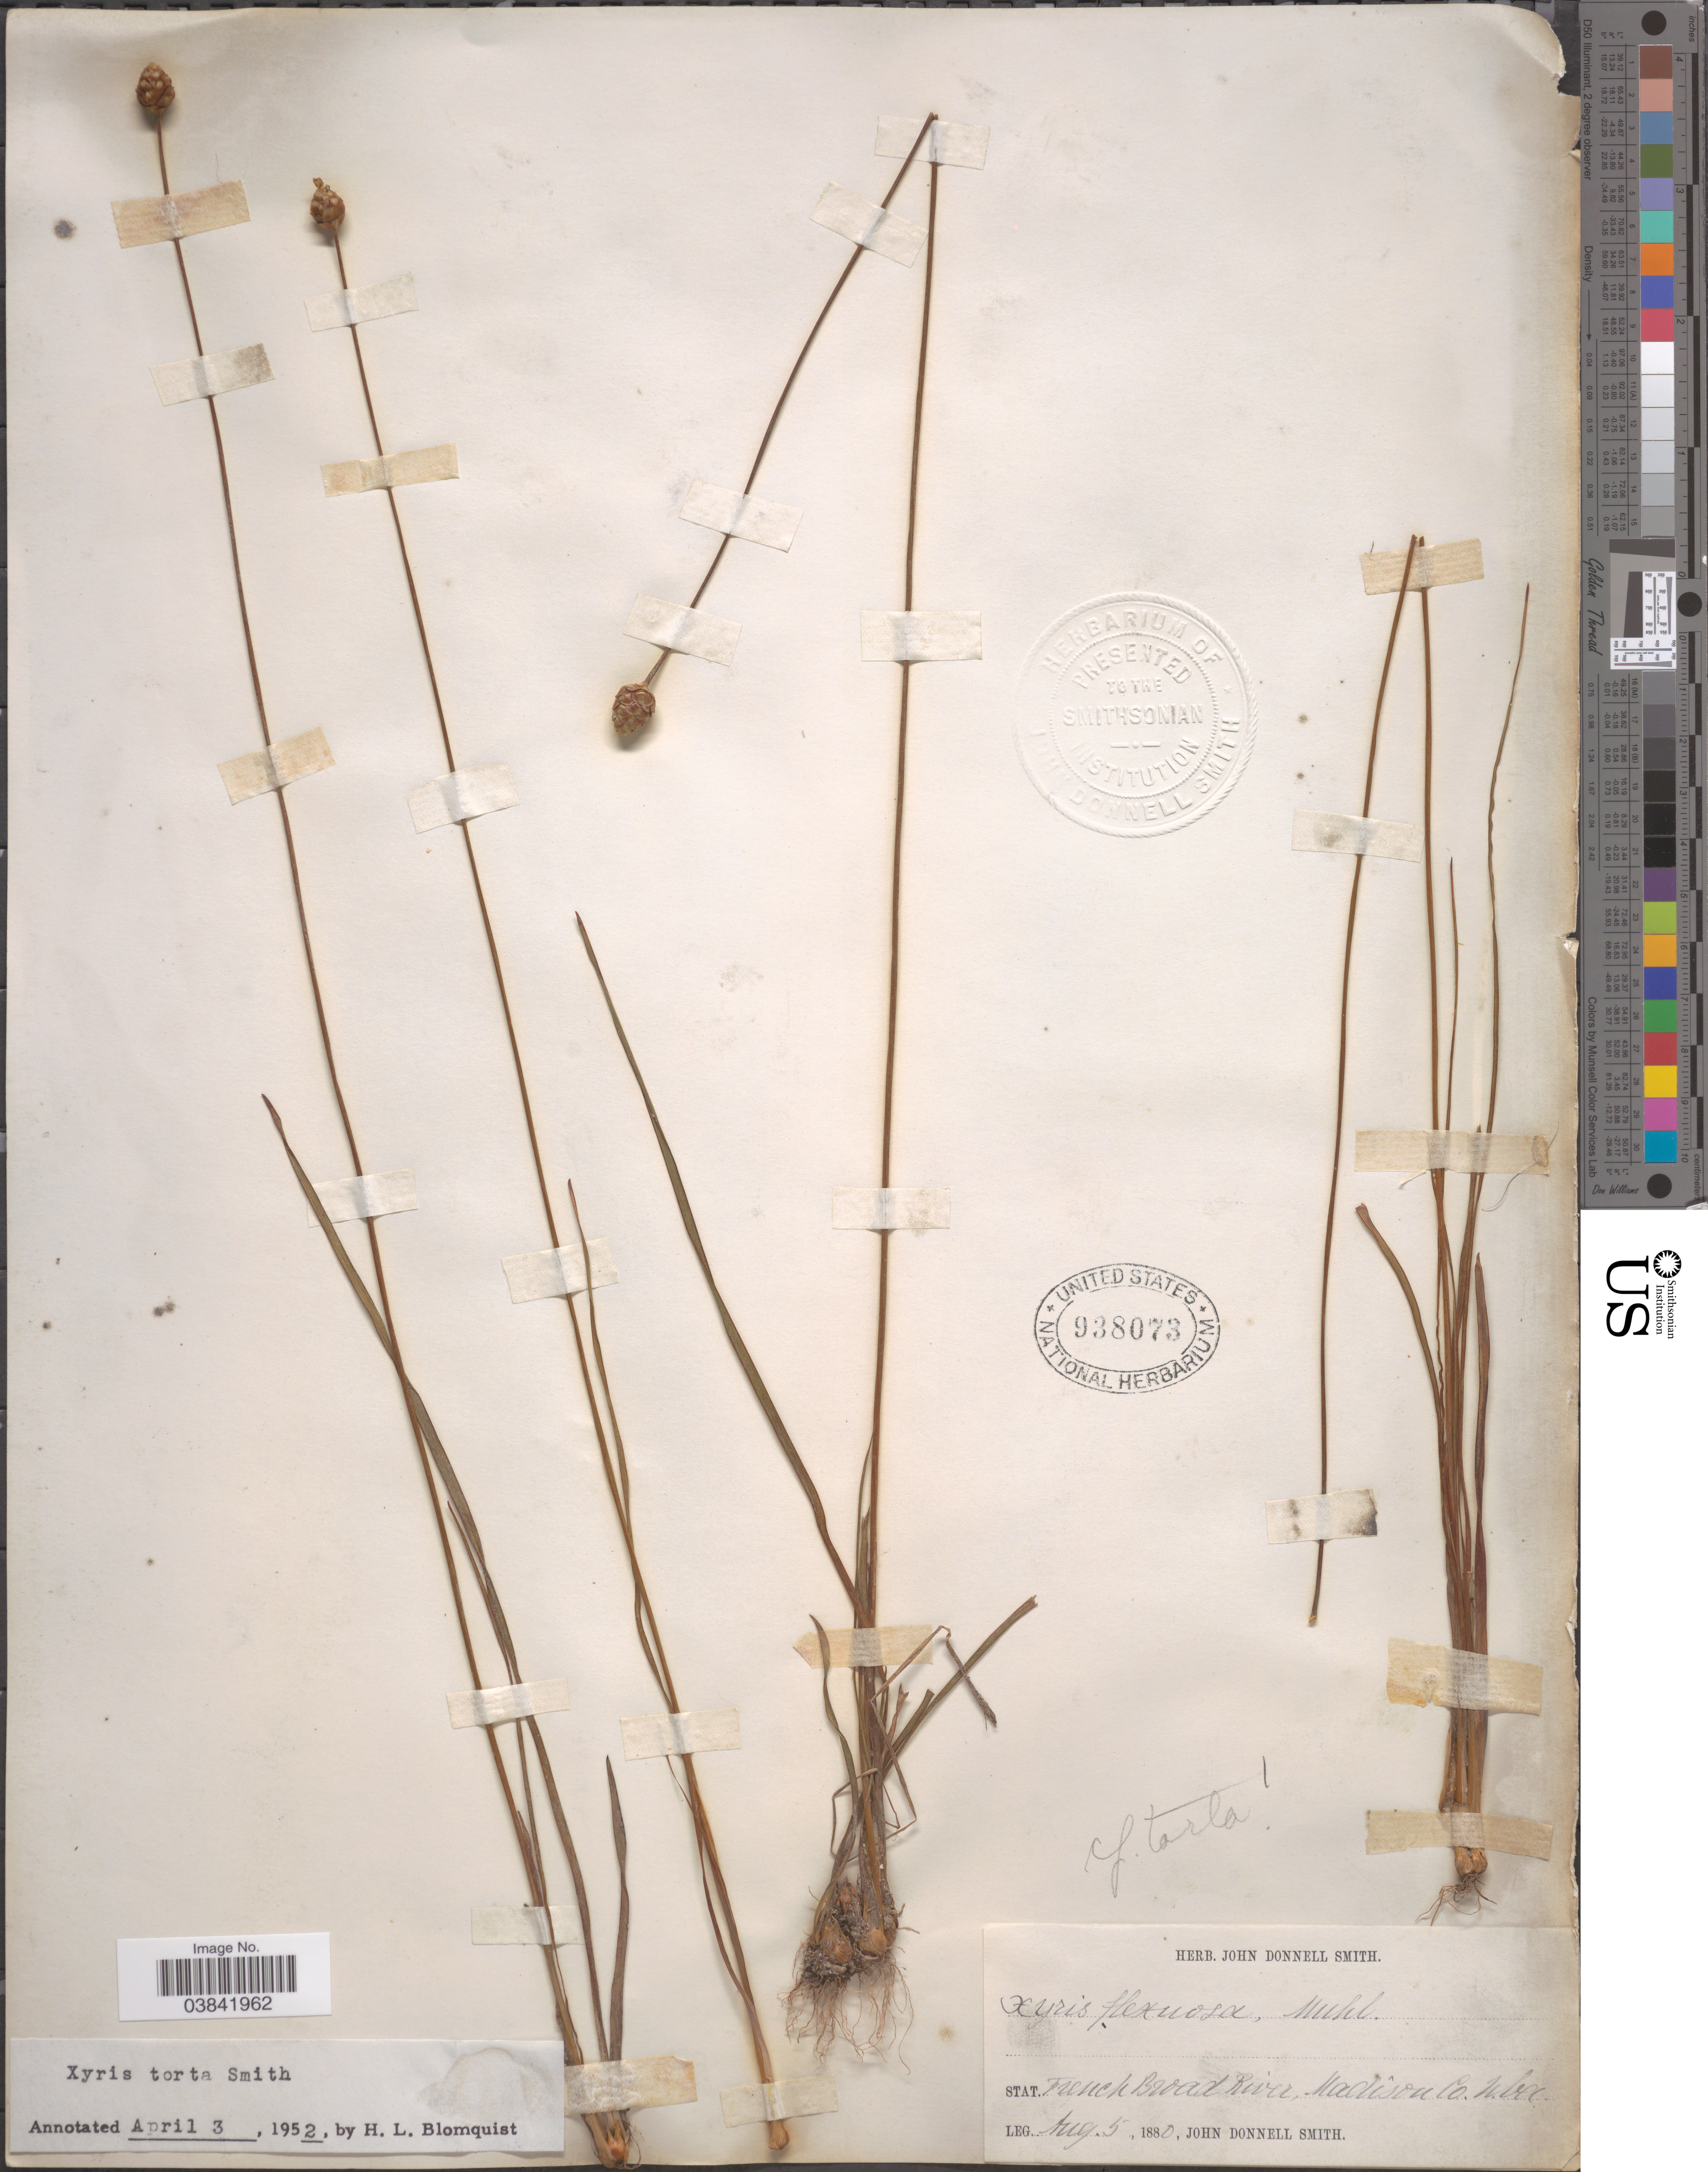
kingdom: Plantae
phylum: Tracheophyta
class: Liliopsida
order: Poales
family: Xyridaceae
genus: Xyris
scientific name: Xyris torta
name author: Sm.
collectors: J. Donnell Smith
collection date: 1880-08-05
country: United States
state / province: North Carolina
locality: Stat. French Broad River, Madison Co.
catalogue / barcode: US 938073